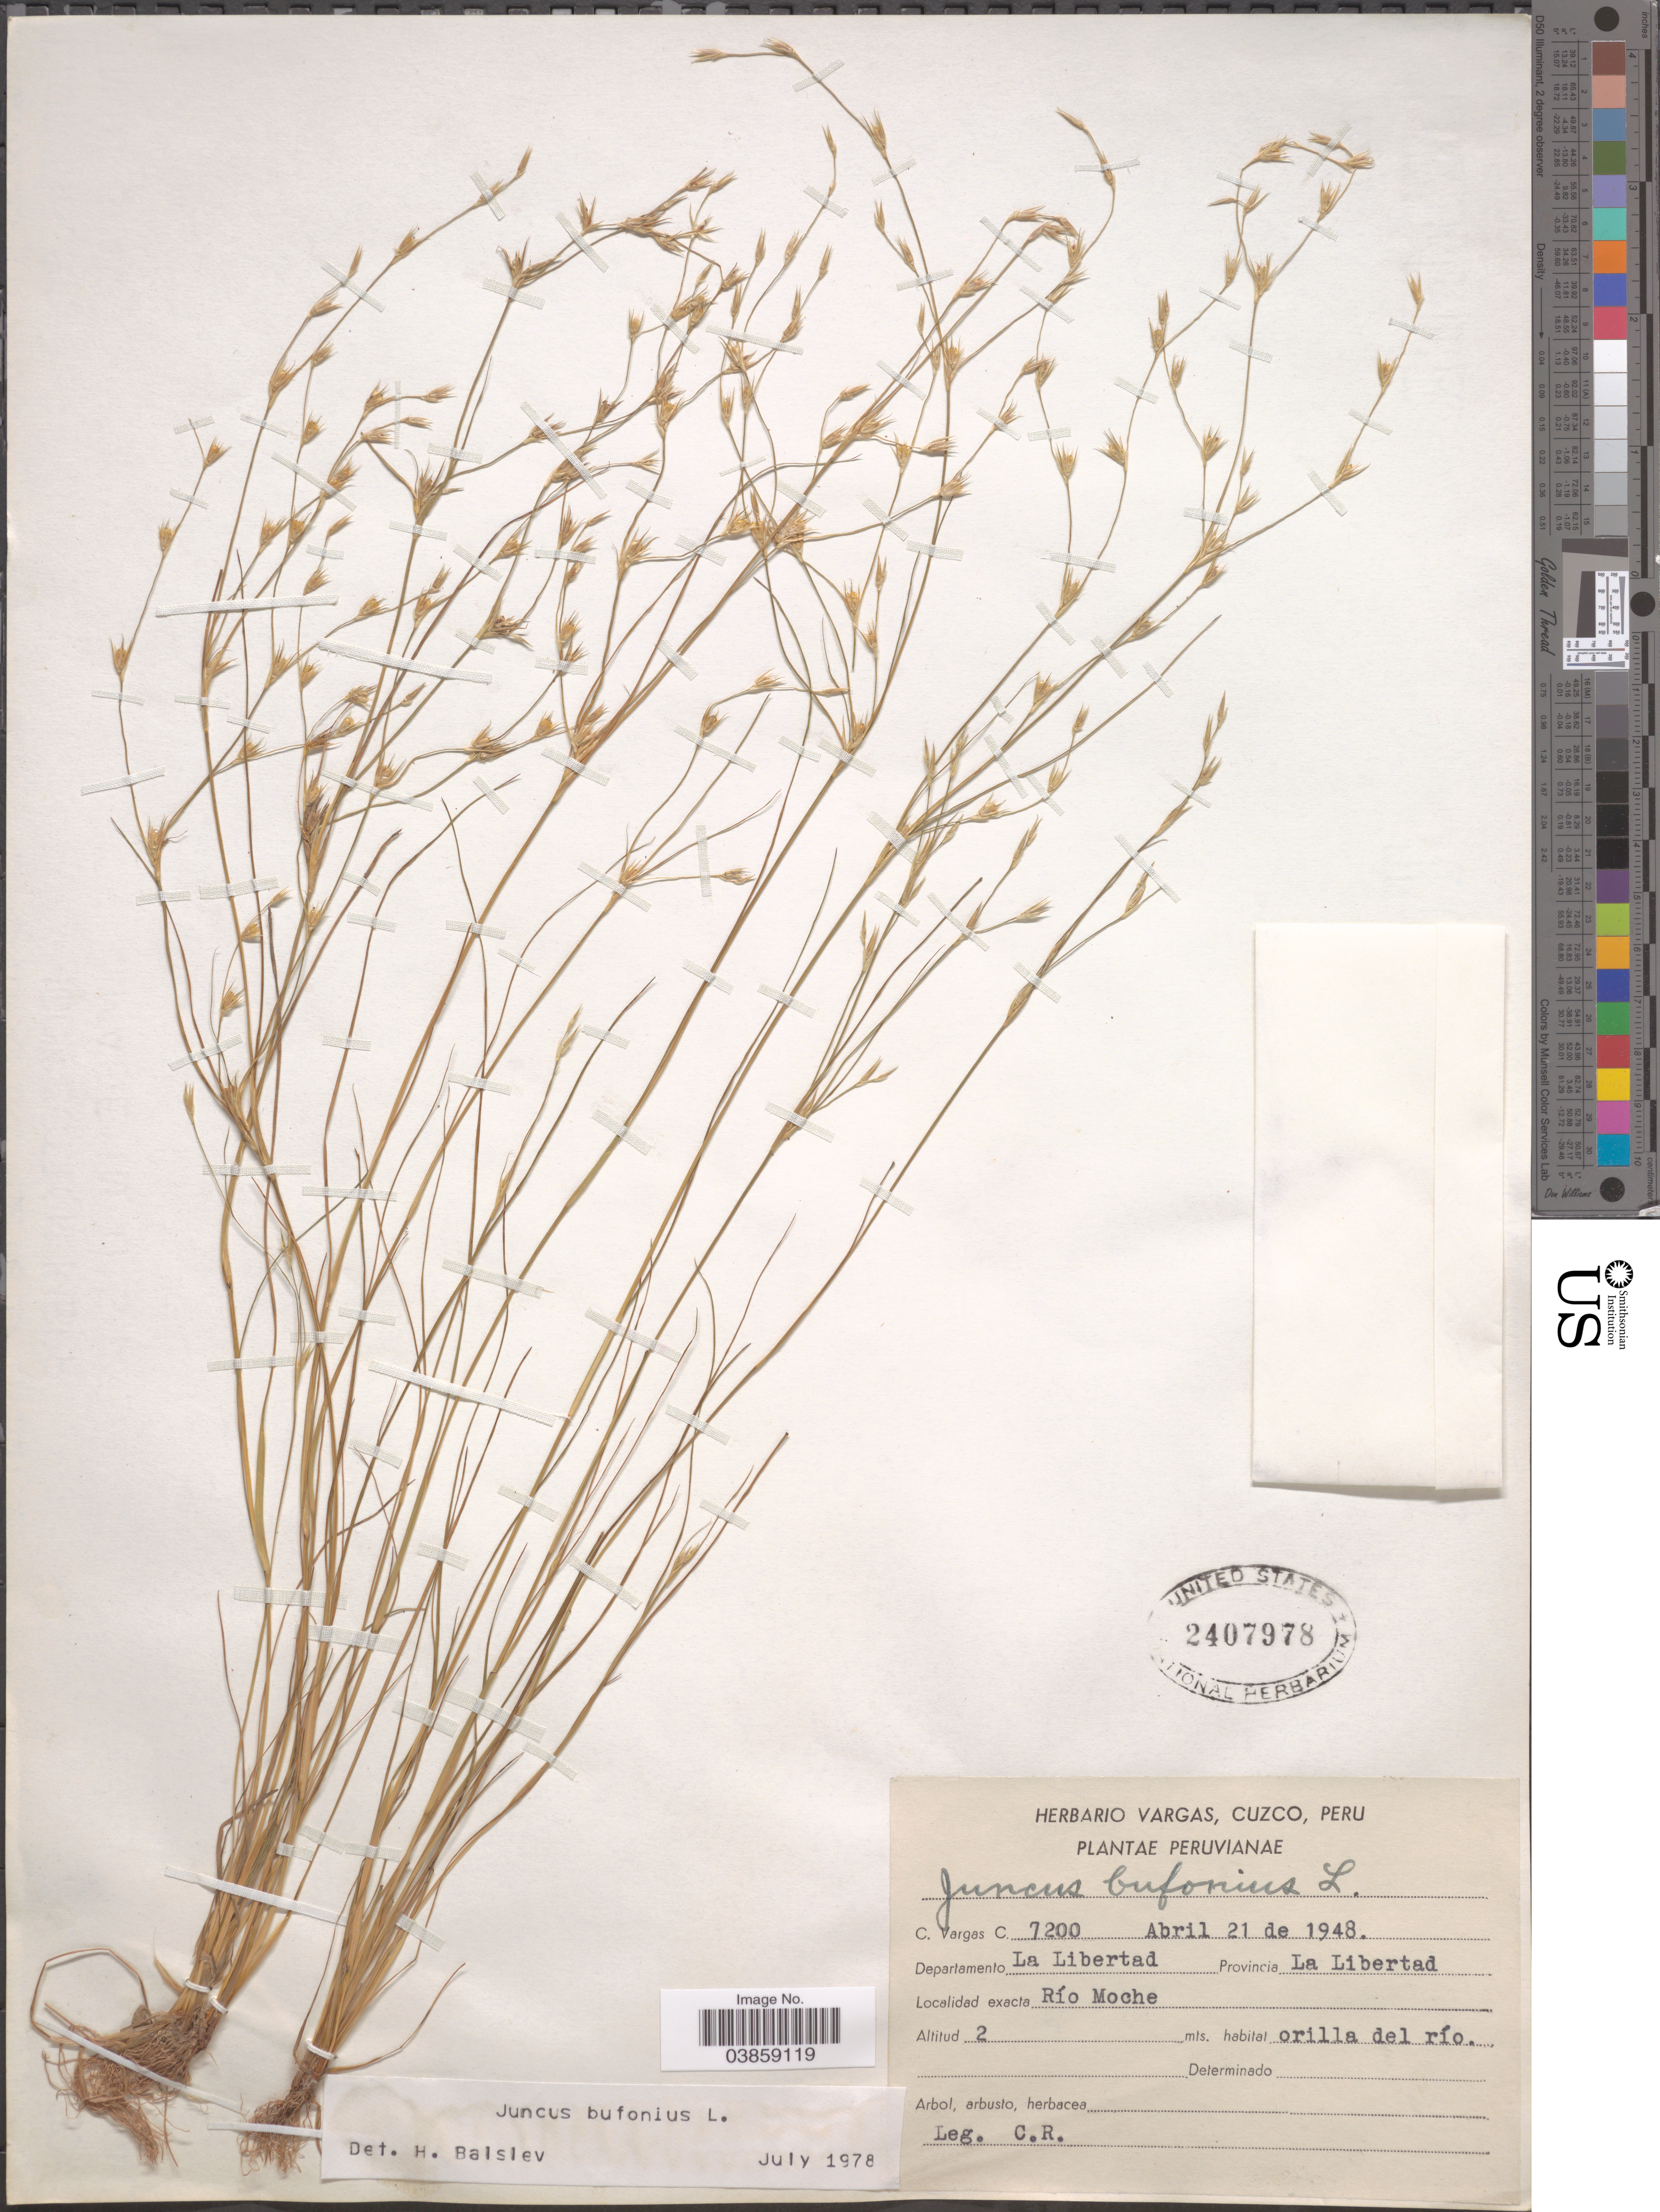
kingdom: Plantae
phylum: Tracheophyta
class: Liliopsida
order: Poales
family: Juncaceae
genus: Juncus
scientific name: Juncus bufonius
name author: L.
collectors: C. R. & C. Vargas Calderón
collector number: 7200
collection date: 1948-04-21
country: Peru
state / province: La Libertad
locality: Departamento La Libertad. Río Moche.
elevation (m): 2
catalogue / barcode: US 2407978